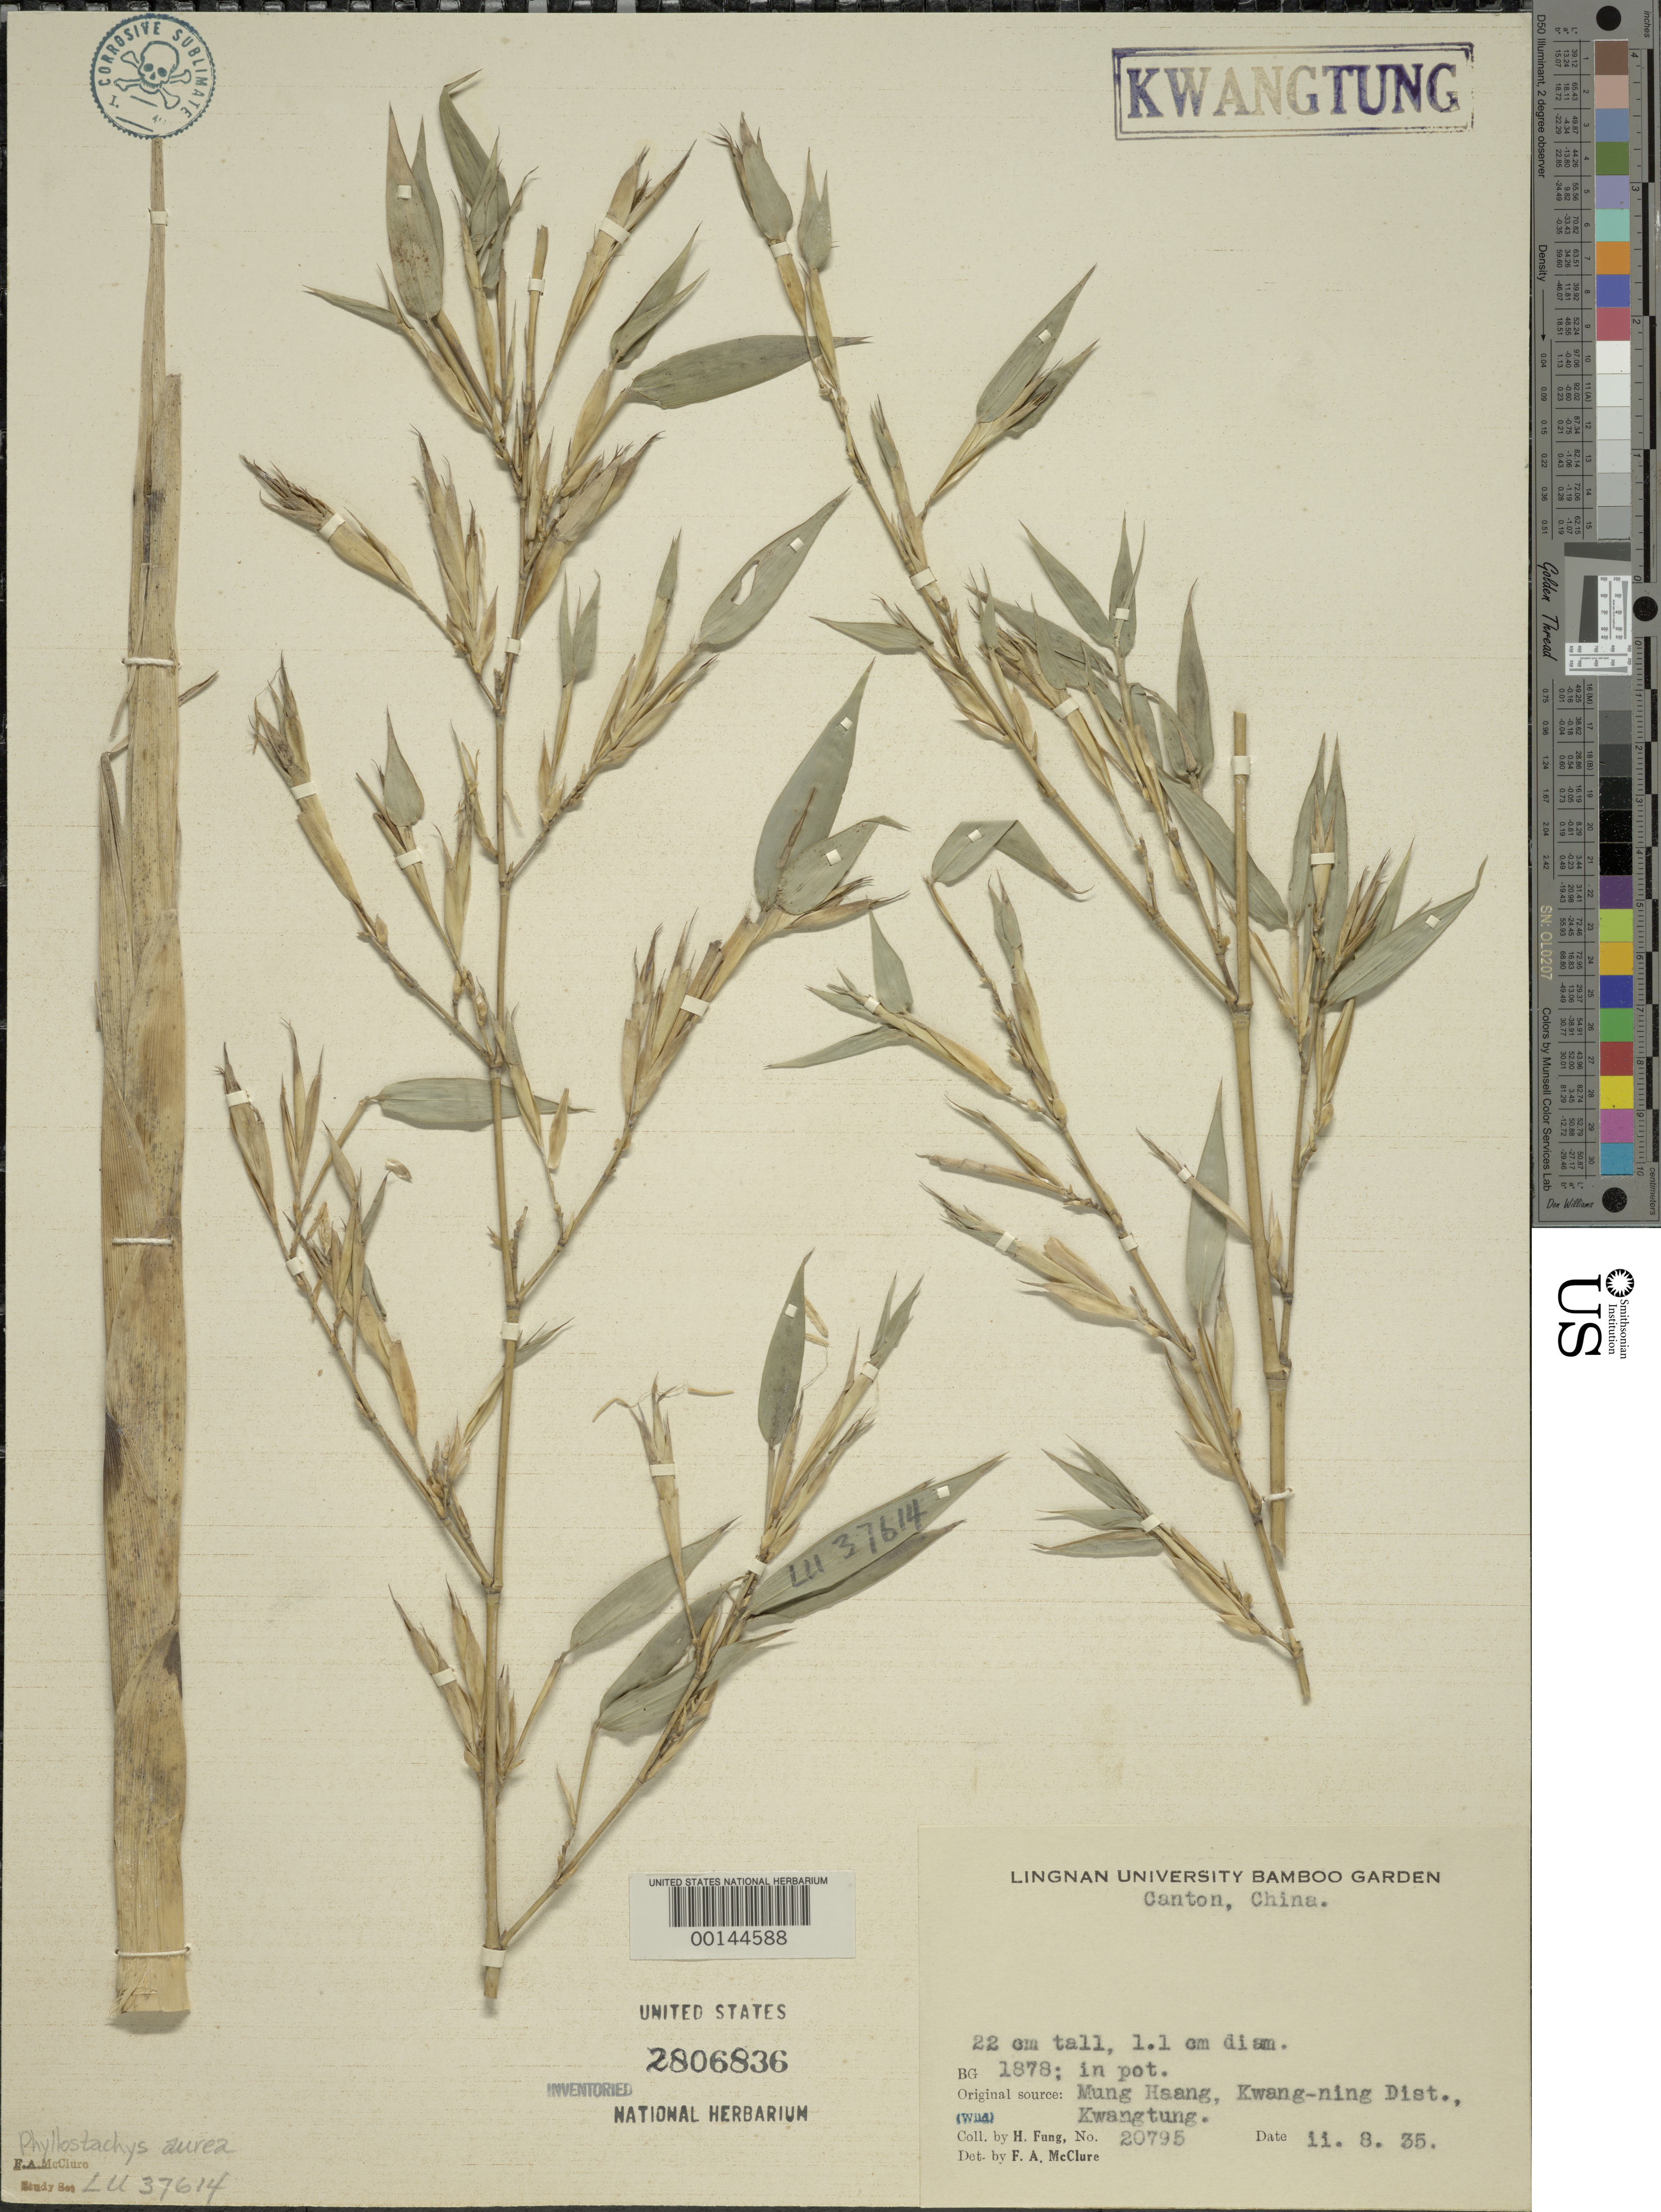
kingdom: Plantae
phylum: Tracheophyta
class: Liliopsida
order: Poales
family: Poaceae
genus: Phyllostachys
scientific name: Phyllostachys aurea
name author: Rivière & C. Rivière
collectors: H. L. Fung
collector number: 20795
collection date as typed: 08 Feb 1935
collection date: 1935-02-08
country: China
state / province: Guangdong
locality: Kwang-ning, mung haang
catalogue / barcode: US 2806836